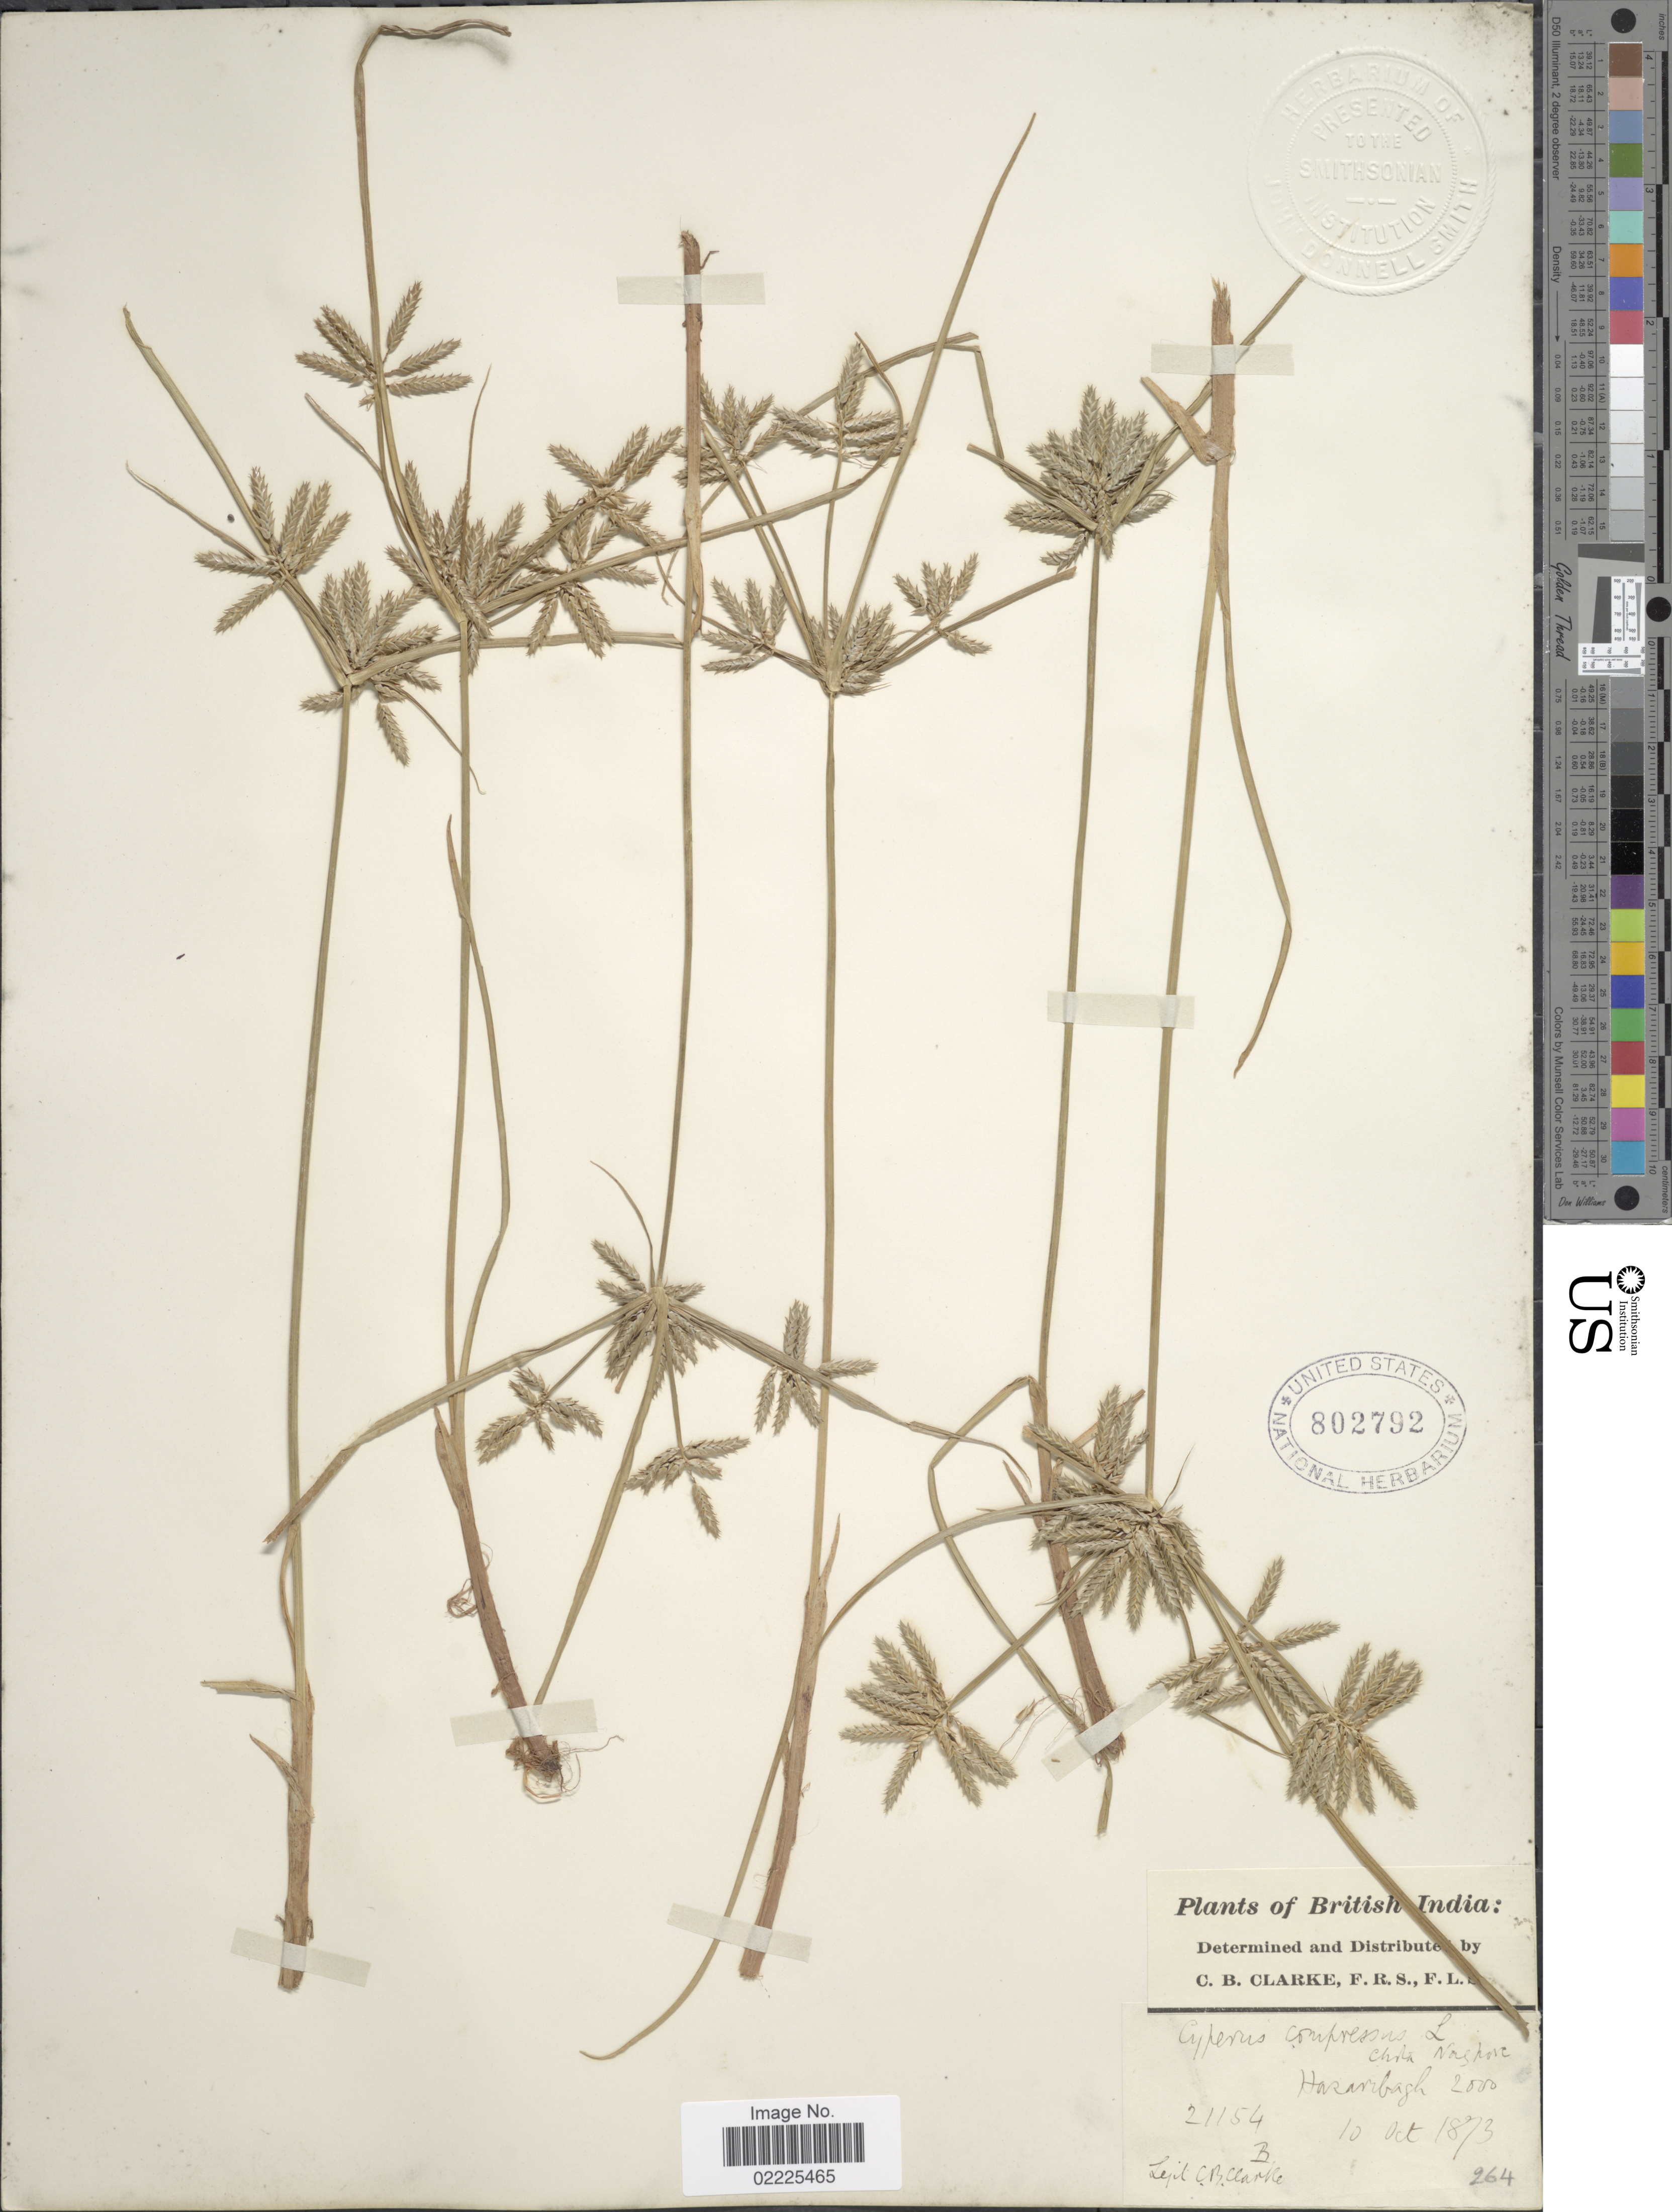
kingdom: Plantae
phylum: Tracheophyta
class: Liliopsida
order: Poales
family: Cyperaceae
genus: Cyperus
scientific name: Cyperus compressus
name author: L.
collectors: C. B. Clarke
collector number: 21154B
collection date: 1873-10-10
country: India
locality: British India, Hazaribagh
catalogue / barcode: US 802792